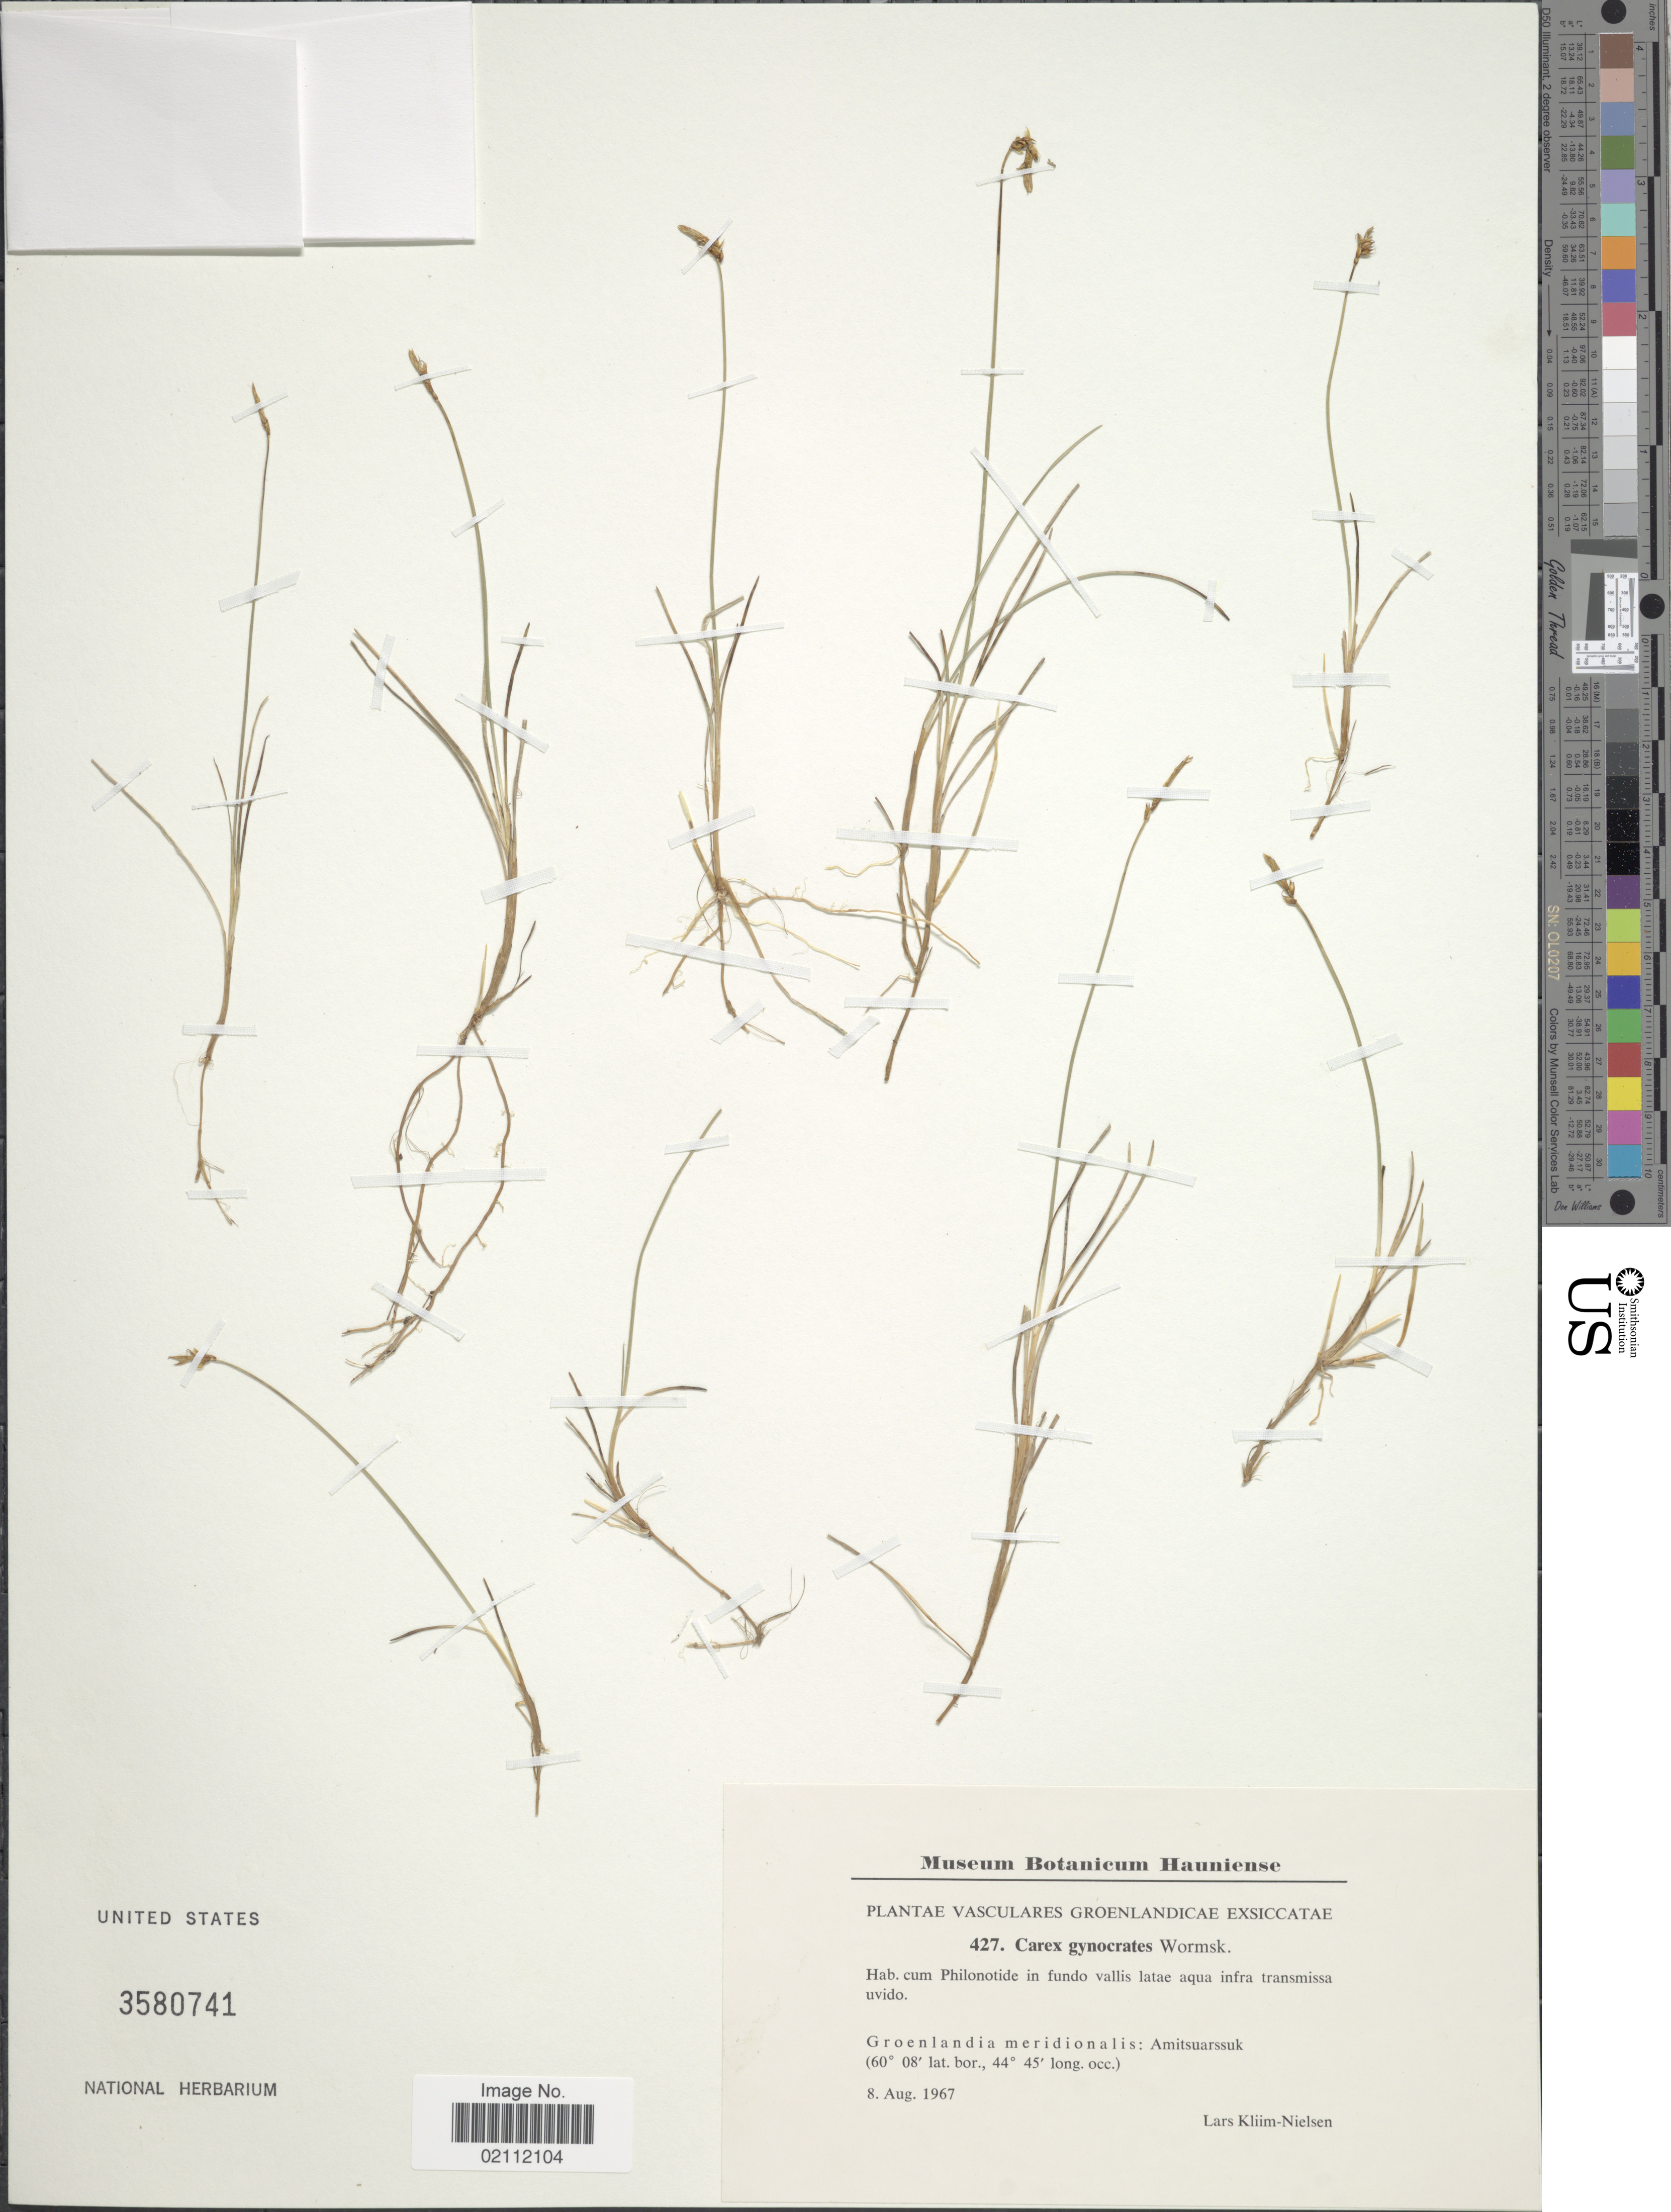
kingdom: Plantae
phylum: Tracheophyta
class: Liliopsida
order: Poales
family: Cyperaceae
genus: Carex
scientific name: Carex nardina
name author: (Hornem.) Fr.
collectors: L. Kliim-Nielsen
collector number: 427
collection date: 1967-08-08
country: Greenland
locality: Vasculares Groenlandicae. Groenlandia meridionalis: Amitsuarssuk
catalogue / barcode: US 3580741